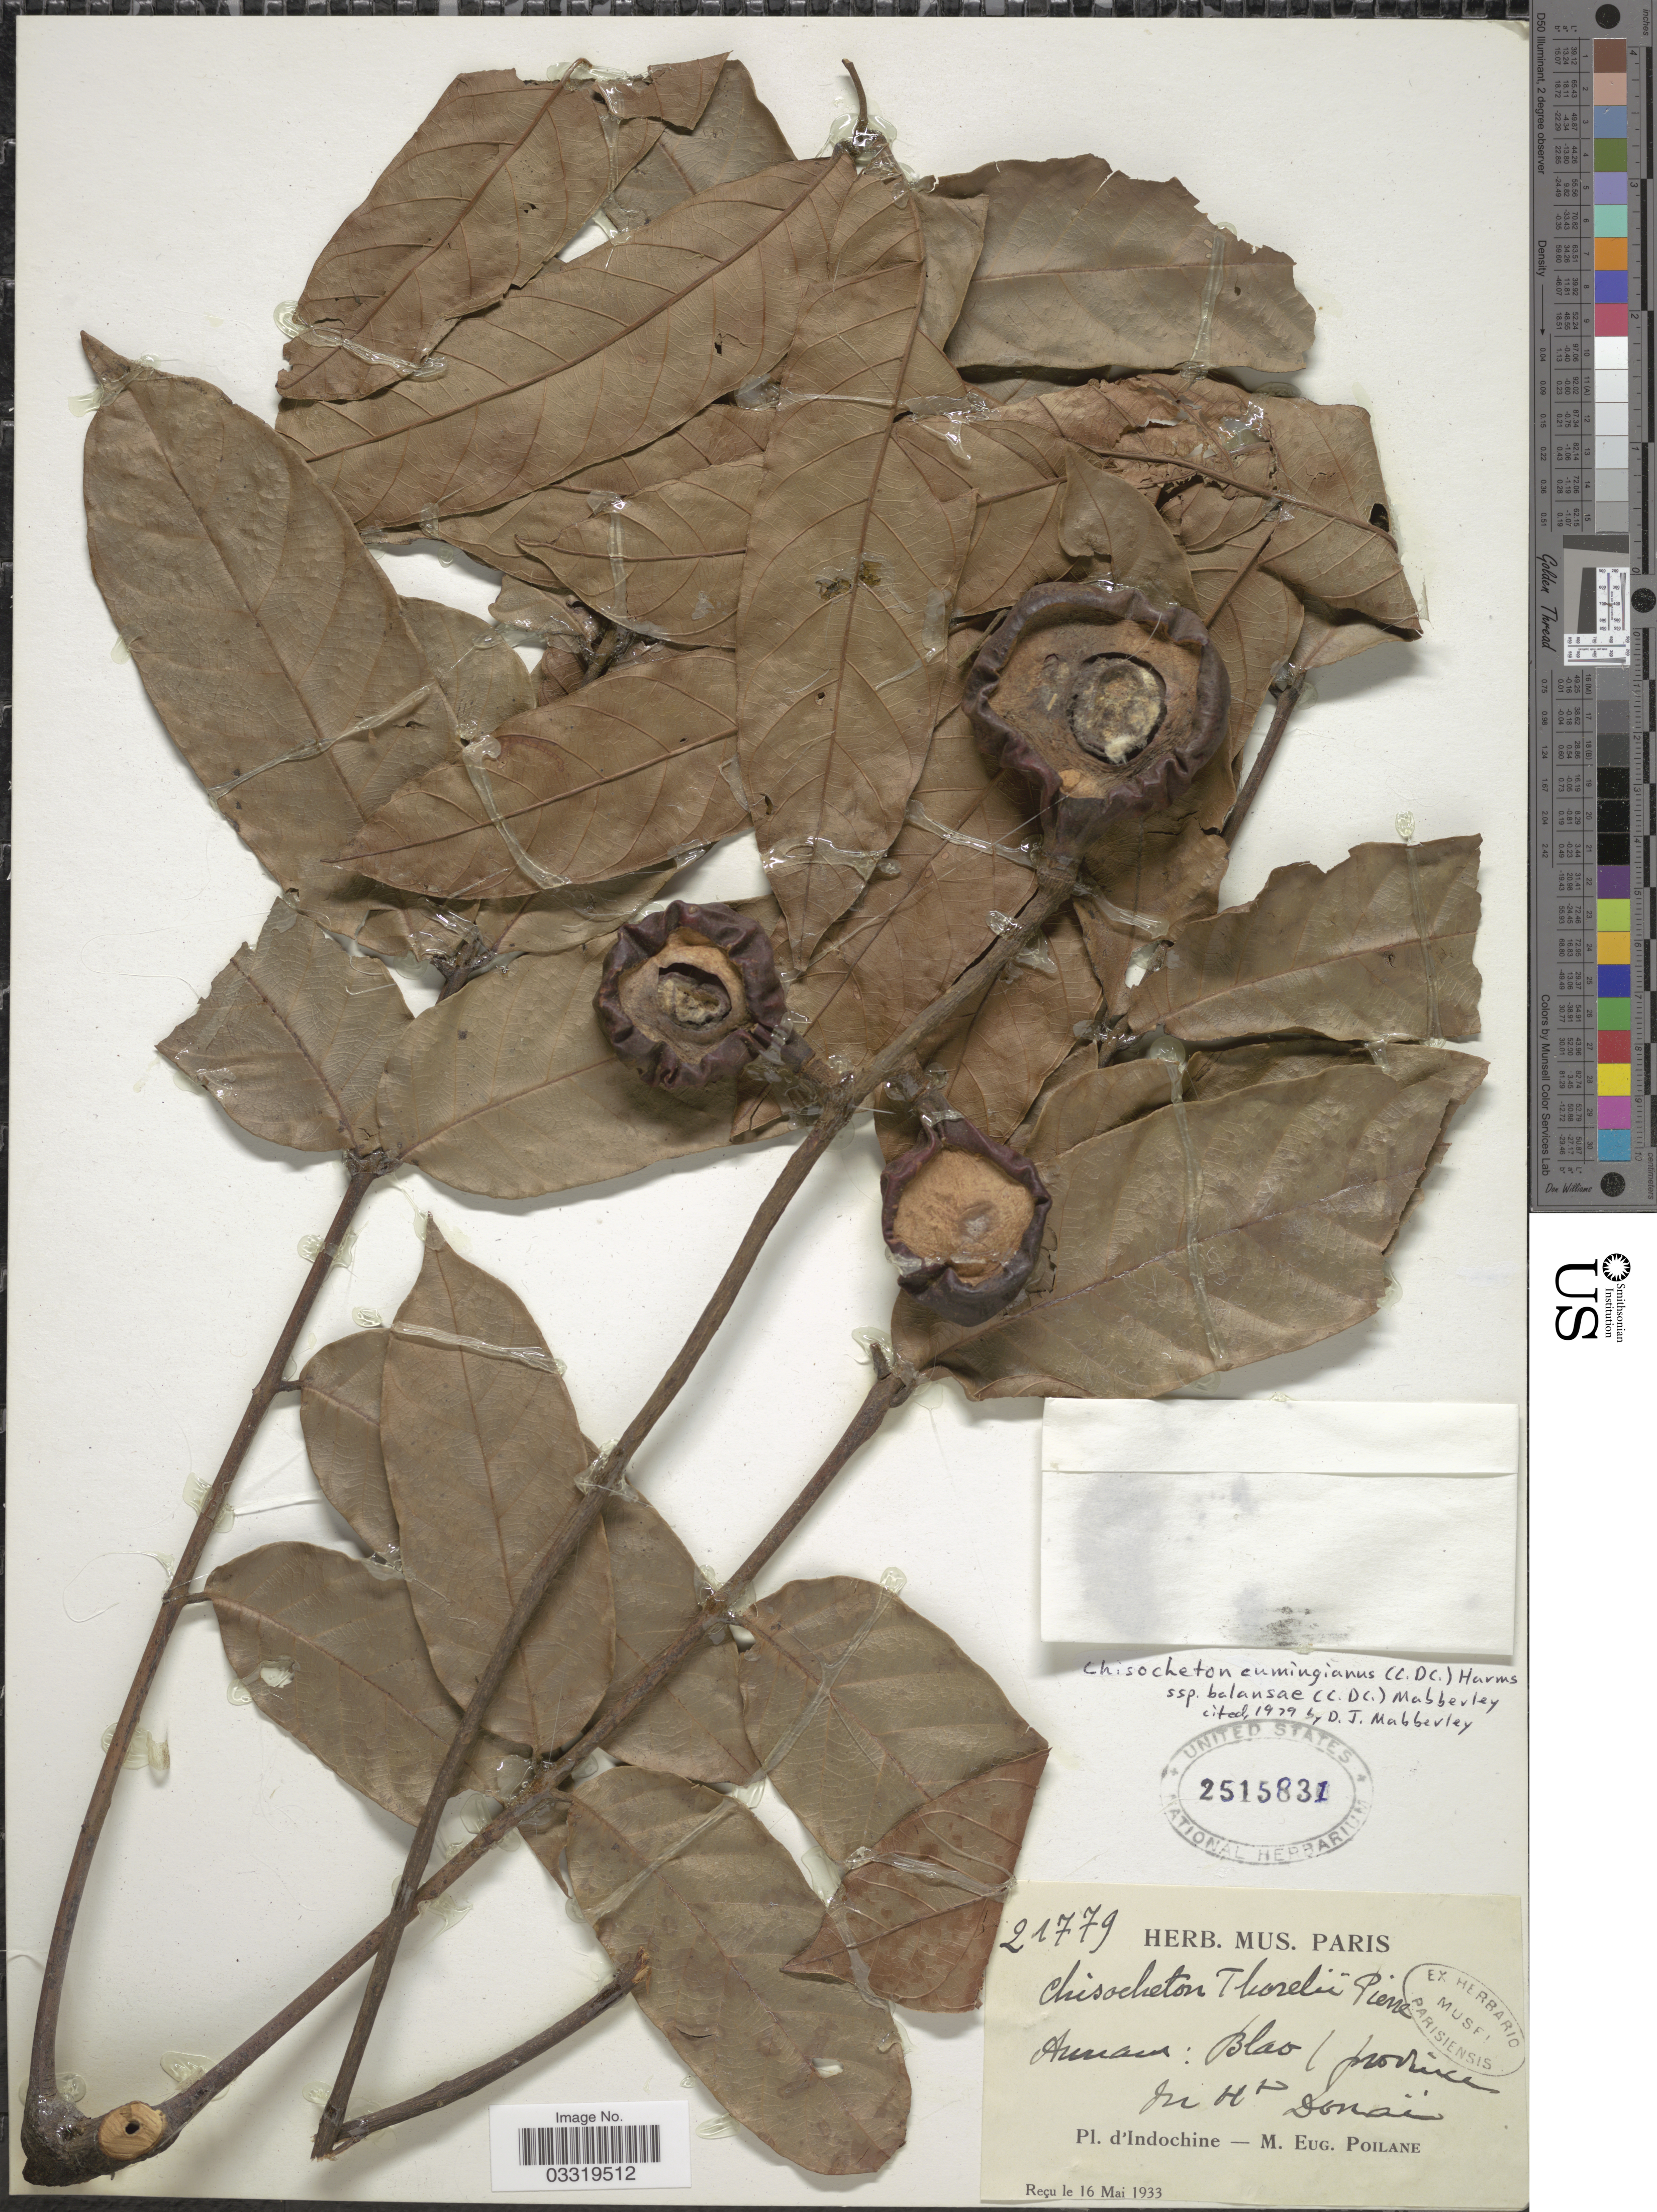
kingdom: Plantae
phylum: Tracheophyta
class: Magnoliopsida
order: Sapindales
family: Meliaceae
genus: Chisocheton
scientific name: Chisocheton cumingianus subsp. balansae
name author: (C. DC.) Mabb.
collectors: M. Poilane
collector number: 21779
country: Vietnam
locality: D'Indochine, Annam: Blao (province du Ht Donai.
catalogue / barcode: US 2515831